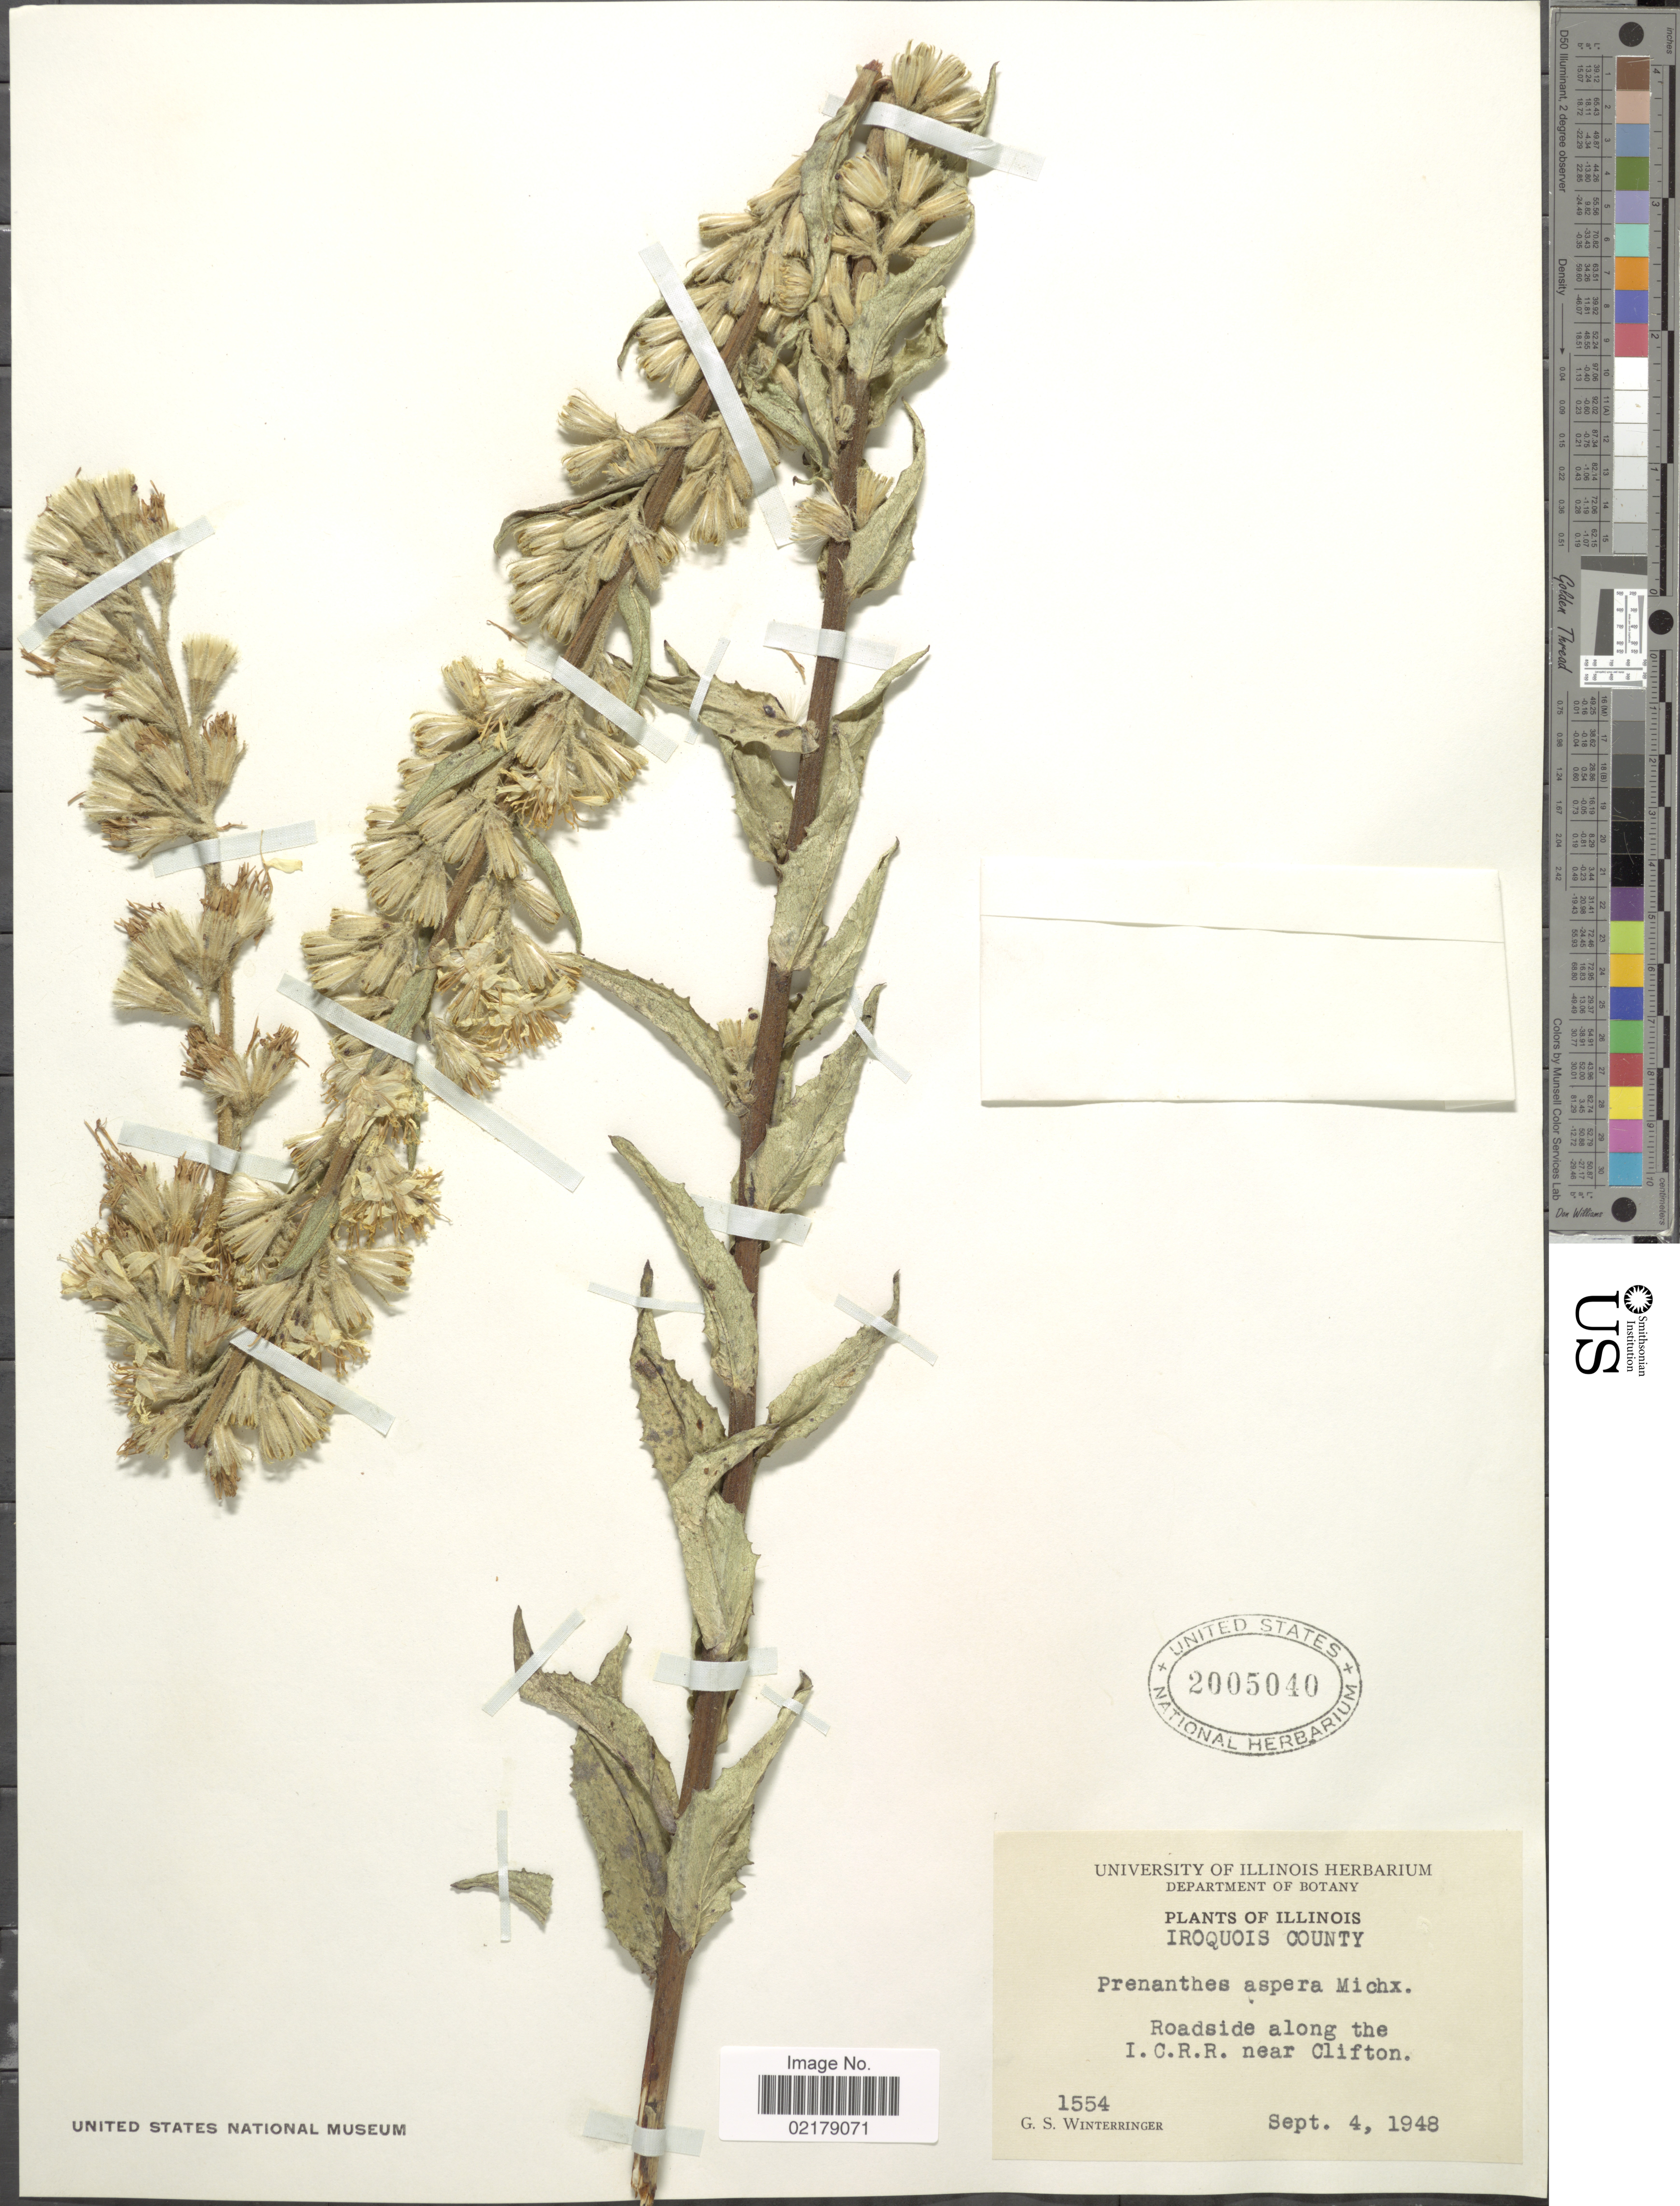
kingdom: Plantae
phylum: Tracheophyta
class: Magnoliopsida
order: Asterales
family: Asteraceae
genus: Nabalus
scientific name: Nabalus asper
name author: (Michx.) Torr. & A. Gray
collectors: G. Winterringer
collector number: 1554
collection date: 1948-09-04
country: United States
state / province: Illinois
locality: Iroquois County, Roadside along the I.C.R.R. near Clifton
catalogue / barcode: US 2005040